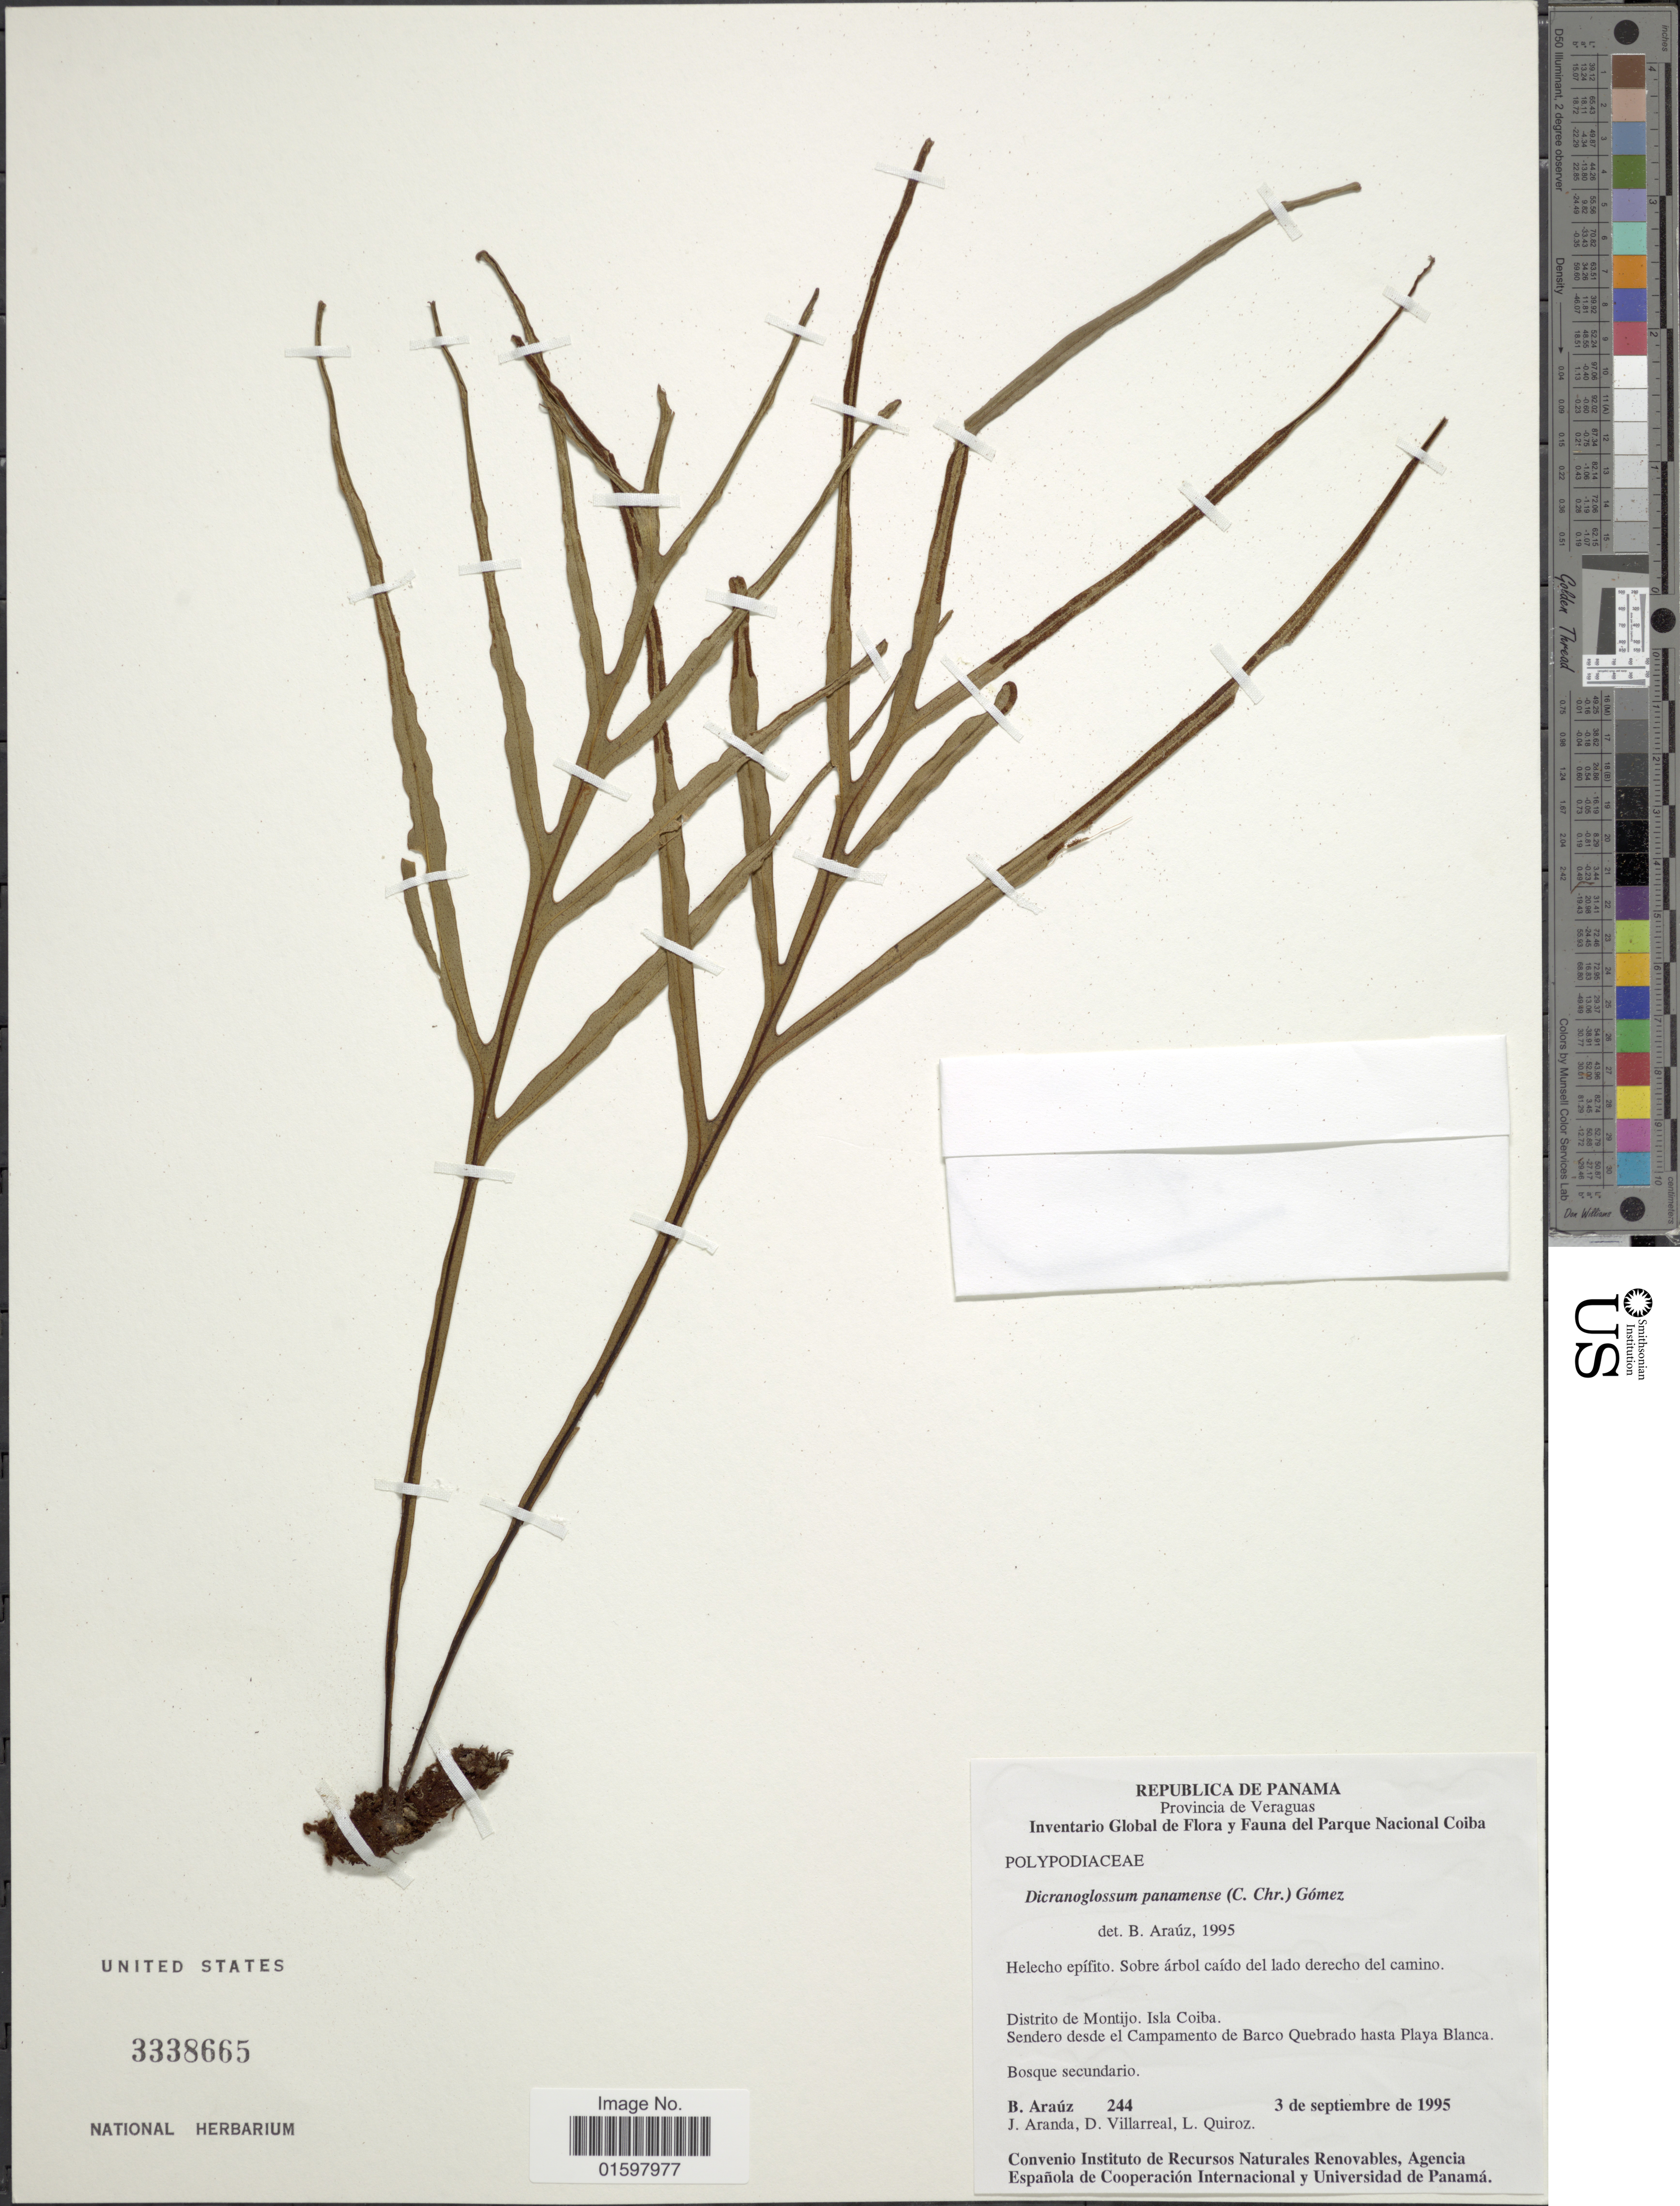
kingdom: Plantae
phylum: Tracheophyta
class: Polypodiopsida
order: Polypodiales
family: Polypodiaceae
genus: Pleopeltis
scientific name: Pleopeltis panamensis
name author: (Weath.) Pic. Serm.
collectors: B. Araúz, J. Aranda, D. Villarreal & L. Quiroz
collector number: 244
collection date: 1995-09-03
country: Panama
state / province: Veraguas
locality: Distrito de Montijo. Isla Coiba. Sendero desde el Campamento de Barco Quebrado hasta Playa Blanca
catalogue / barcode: US 3338665